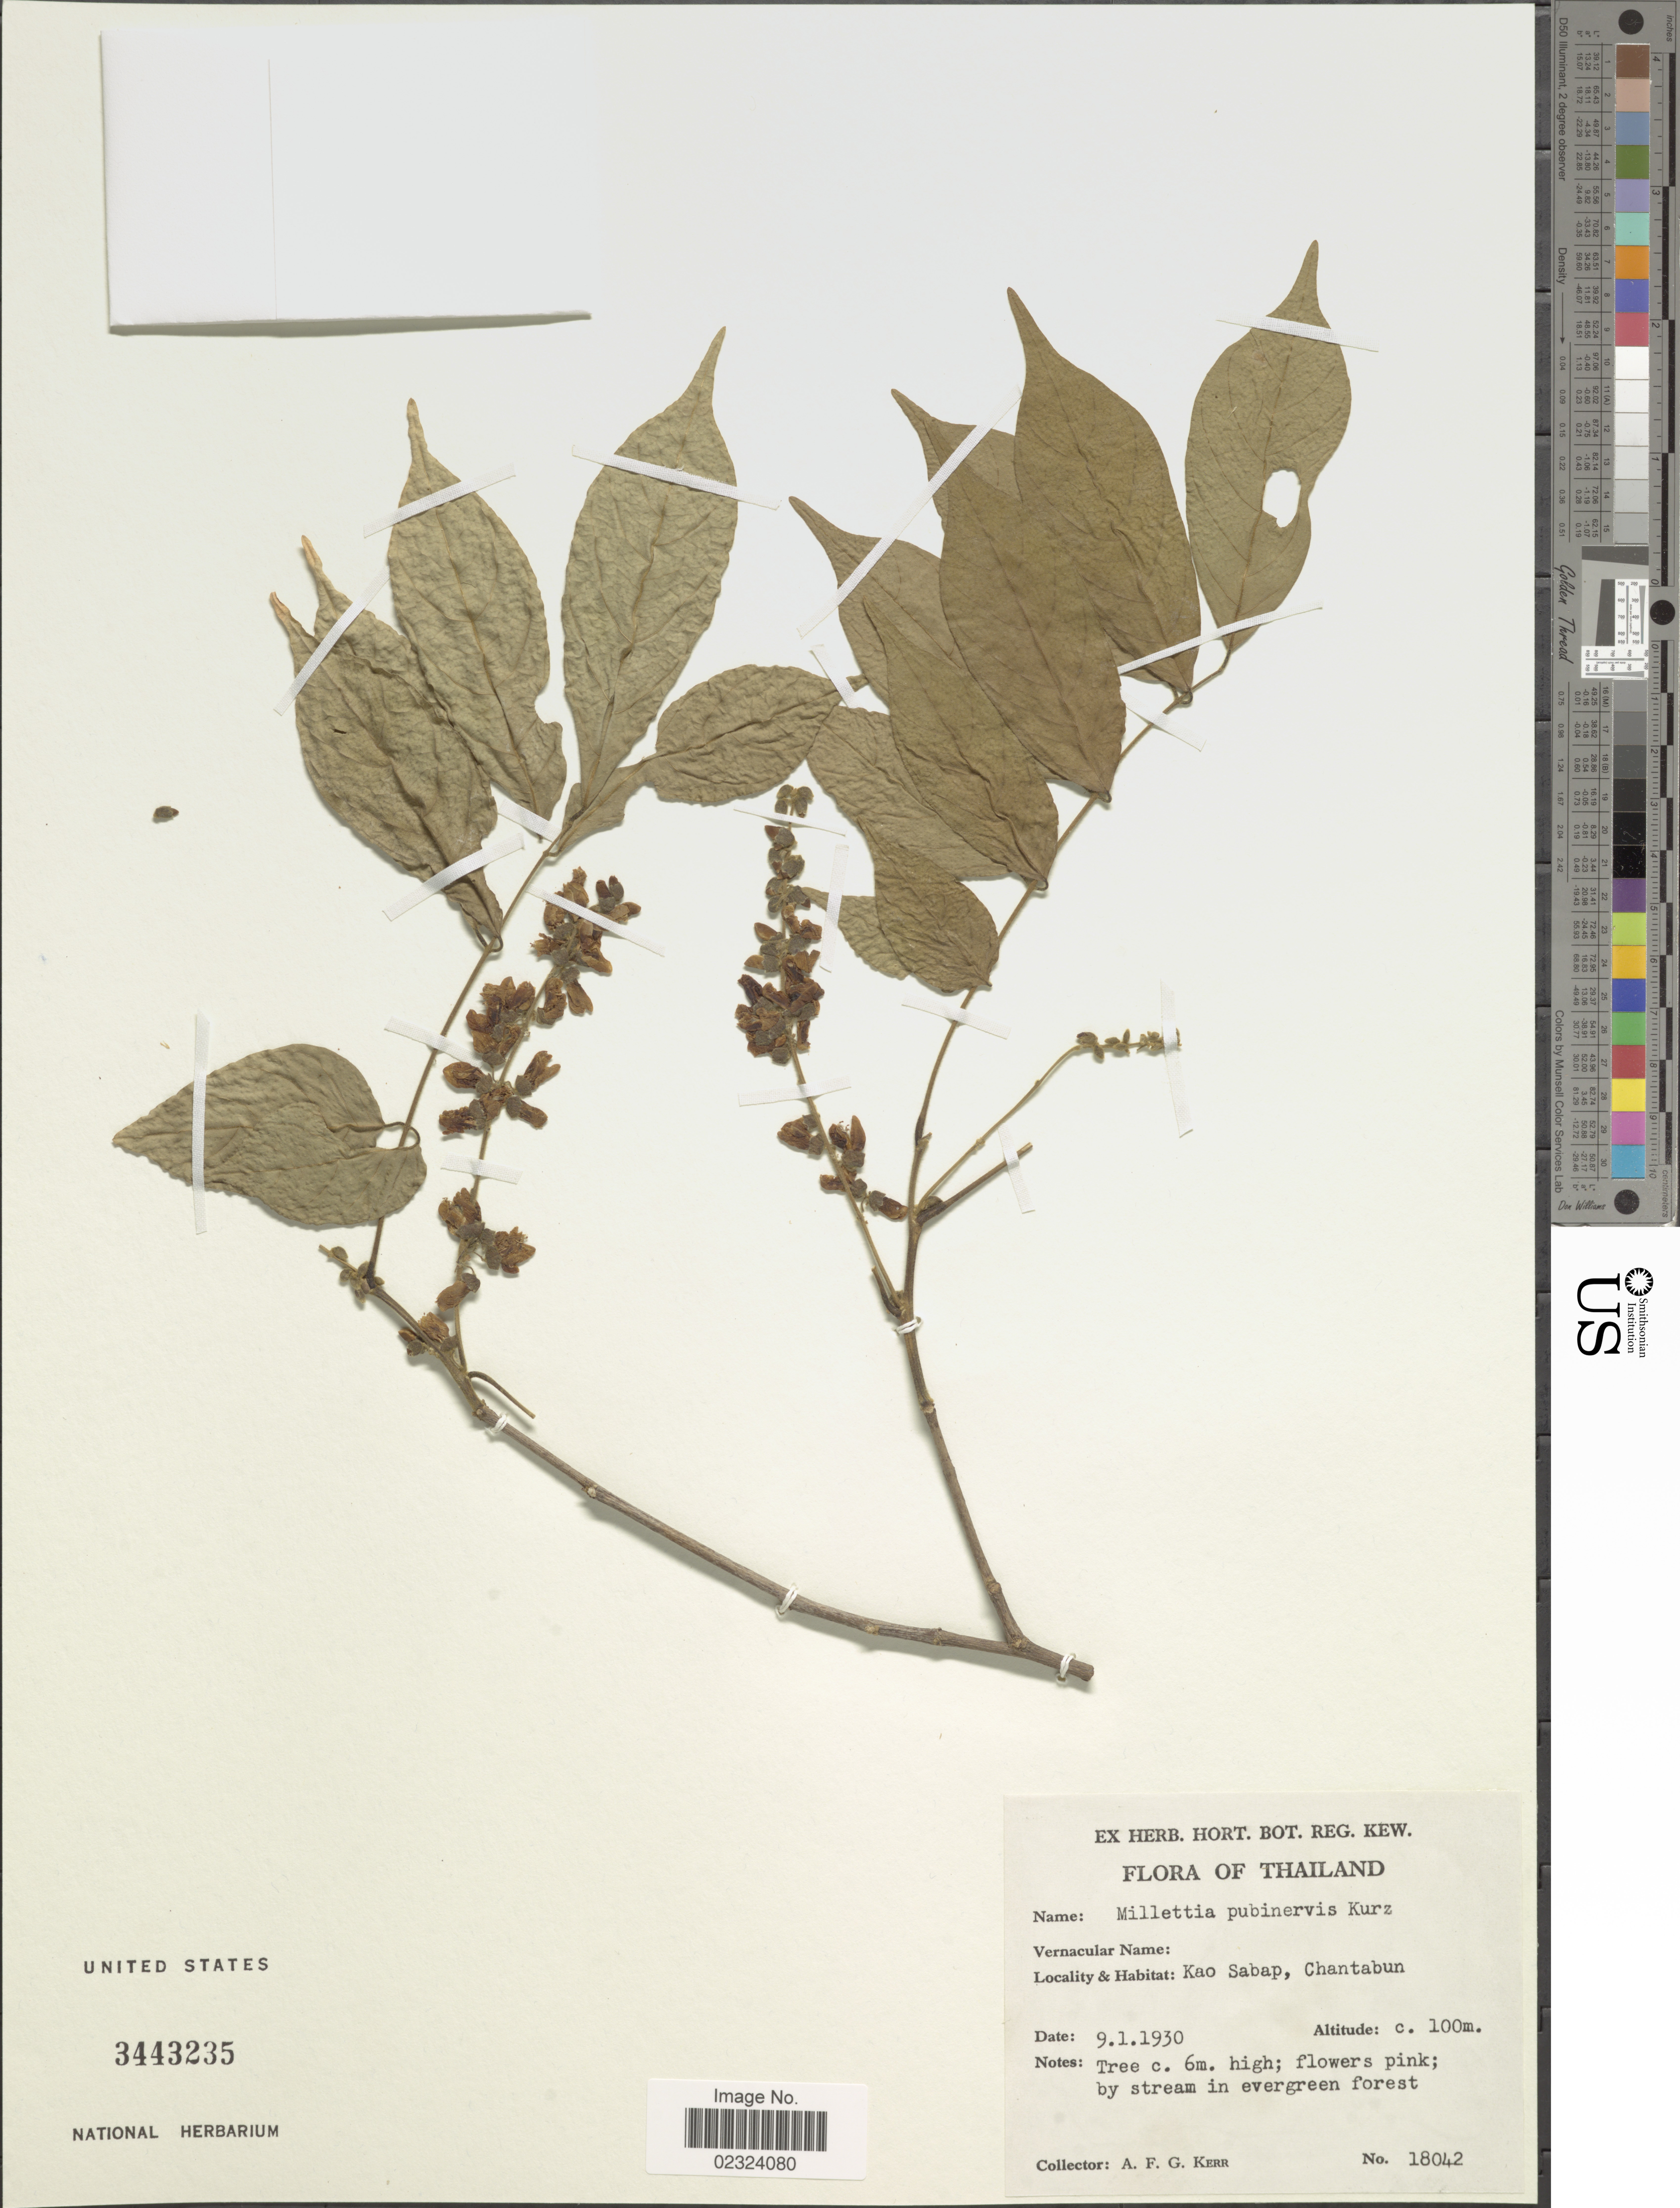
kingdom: Plantae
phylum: Tracheophyta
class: Magnoliopsida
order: Fabales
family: Fabaceae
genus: Millettia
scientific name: Millettia pubinervis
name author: Kurz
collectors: A. F. G. Kerr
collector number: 18042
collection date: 1930-01-09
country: Thailand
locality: Kao Sabap, Chantabun.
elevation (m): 100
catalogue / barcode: US 3443235